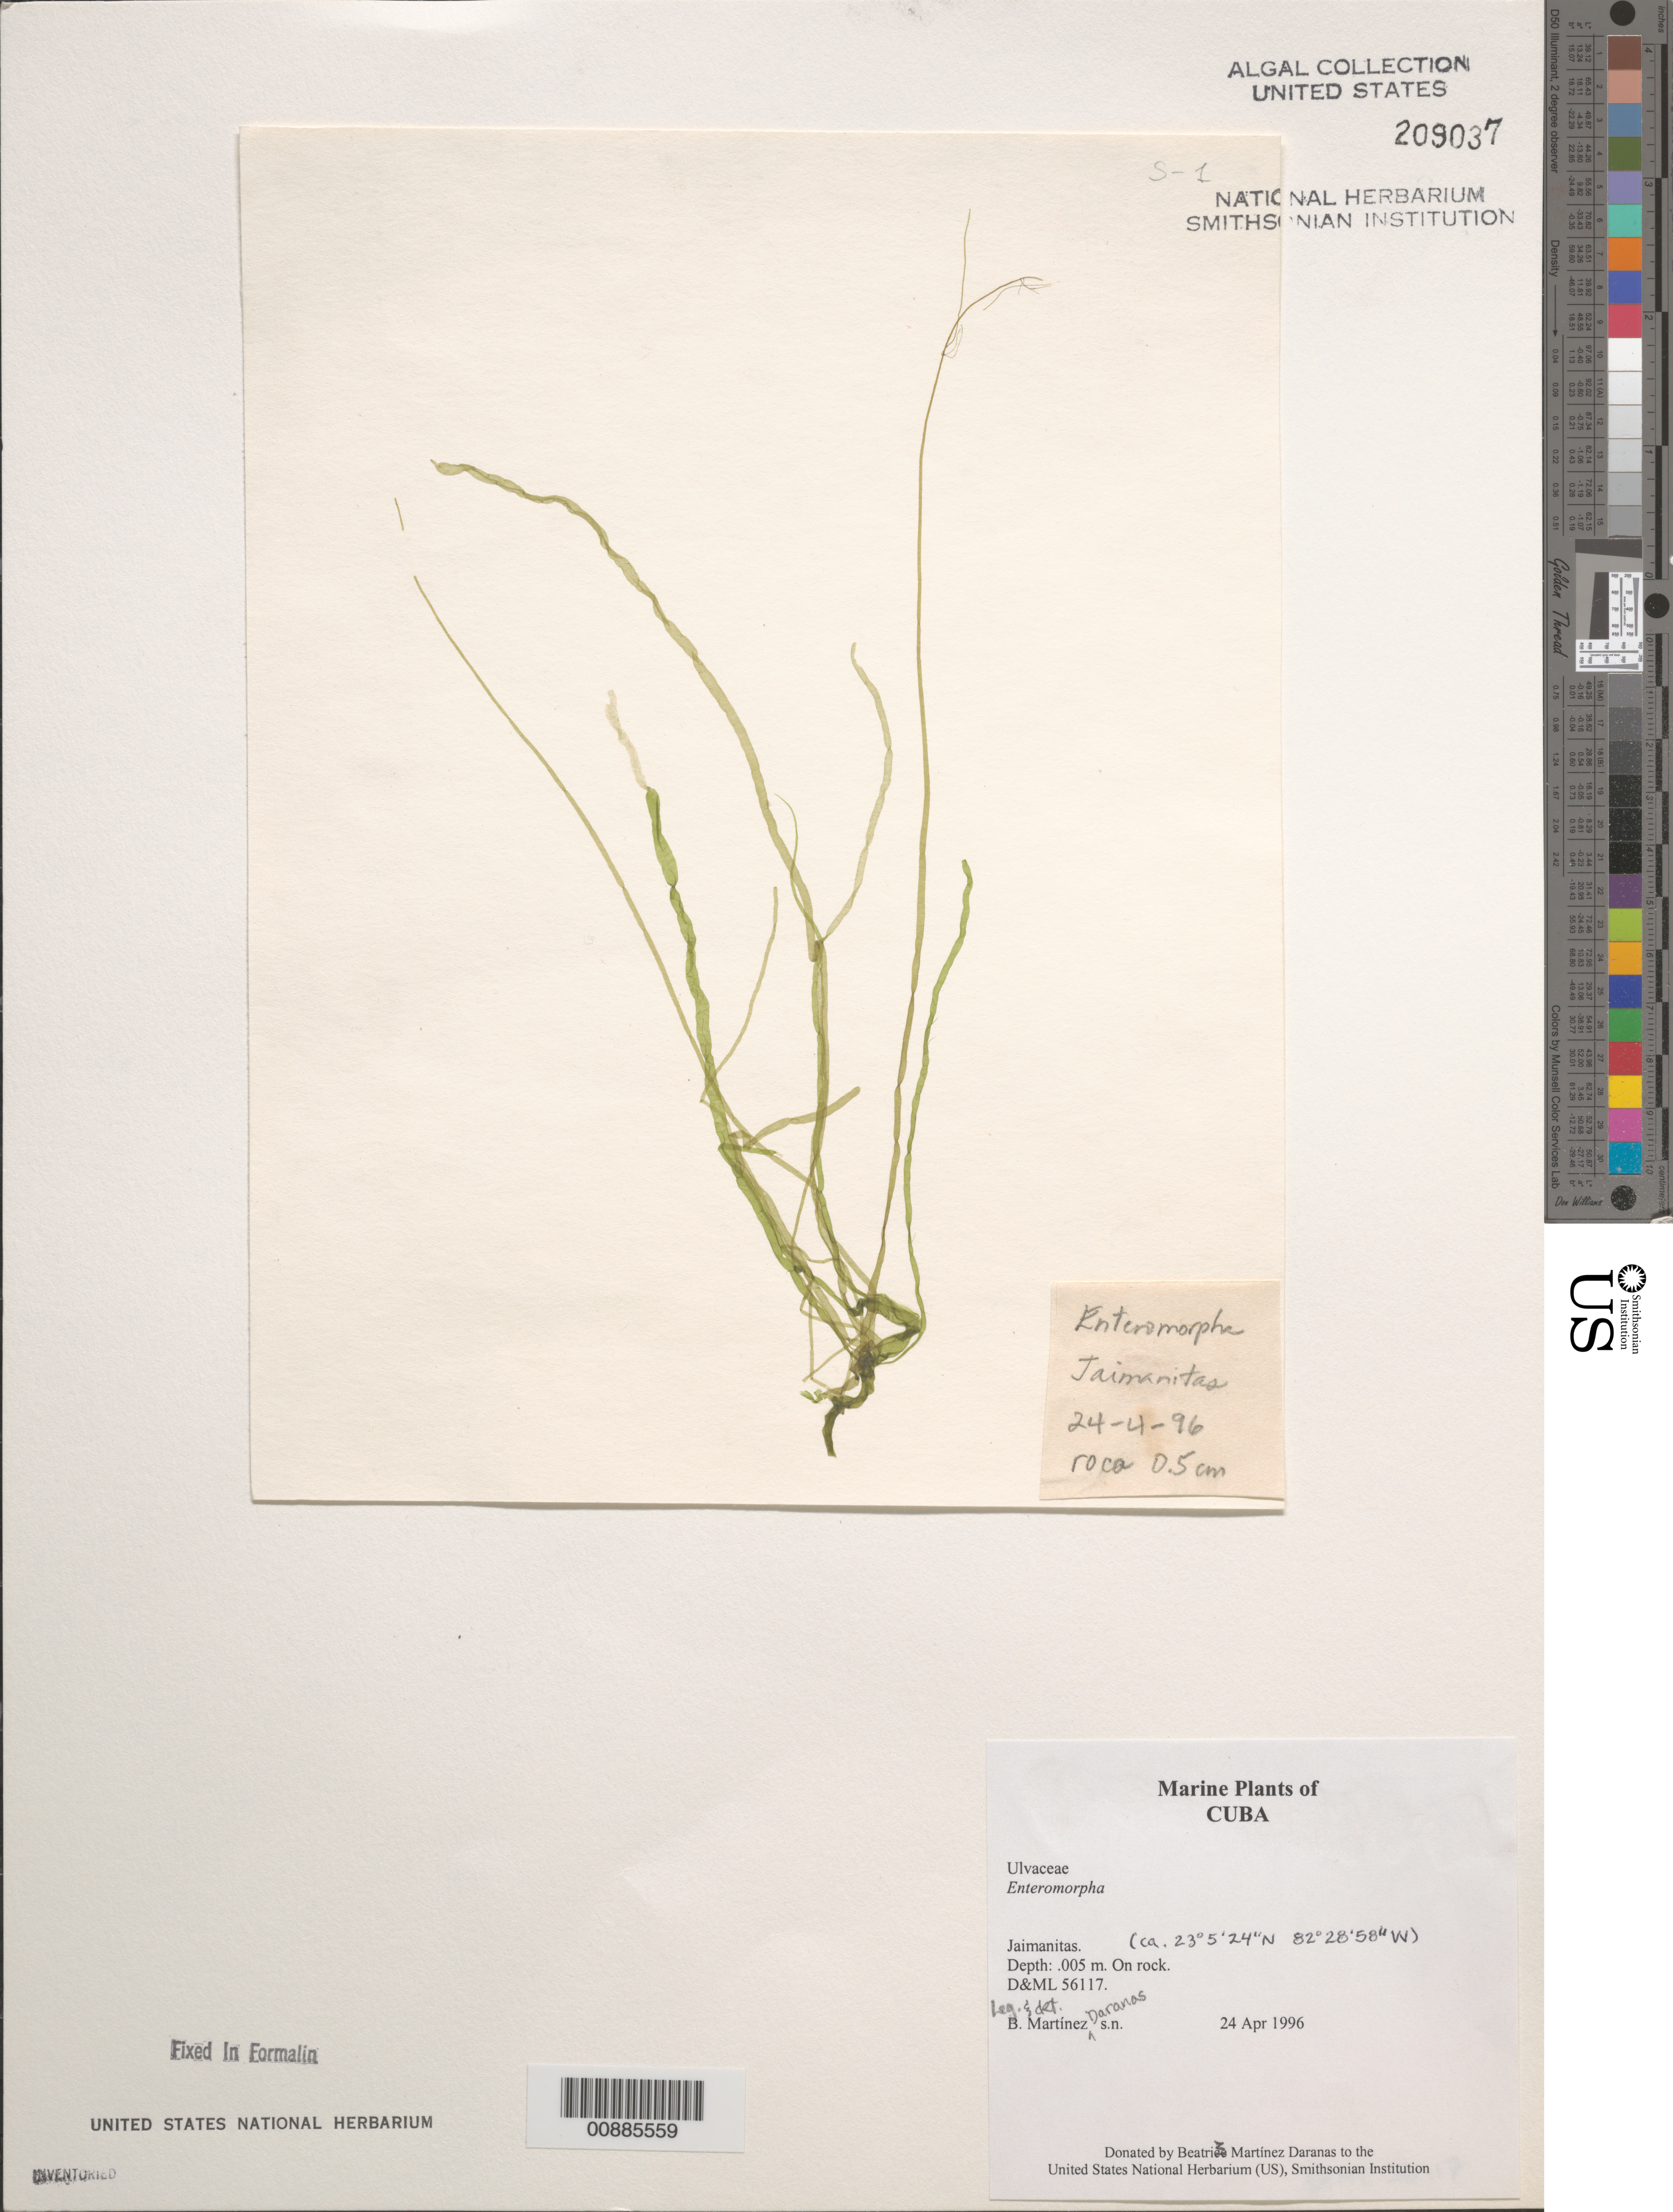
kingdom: Plantae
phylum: Chlorophyta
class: Ulvophyceae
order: Ulvales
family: Ulvaceae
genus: Ulva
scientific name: Ulva sp.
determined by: Algae name updating Project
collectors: B. Martinez Daranas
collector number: D&ML 56117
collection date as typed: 24 Apr 1996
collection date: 1996-04-24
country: Cuba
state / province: La Habana (city)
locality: Jaimanitas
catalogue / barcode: US 209037